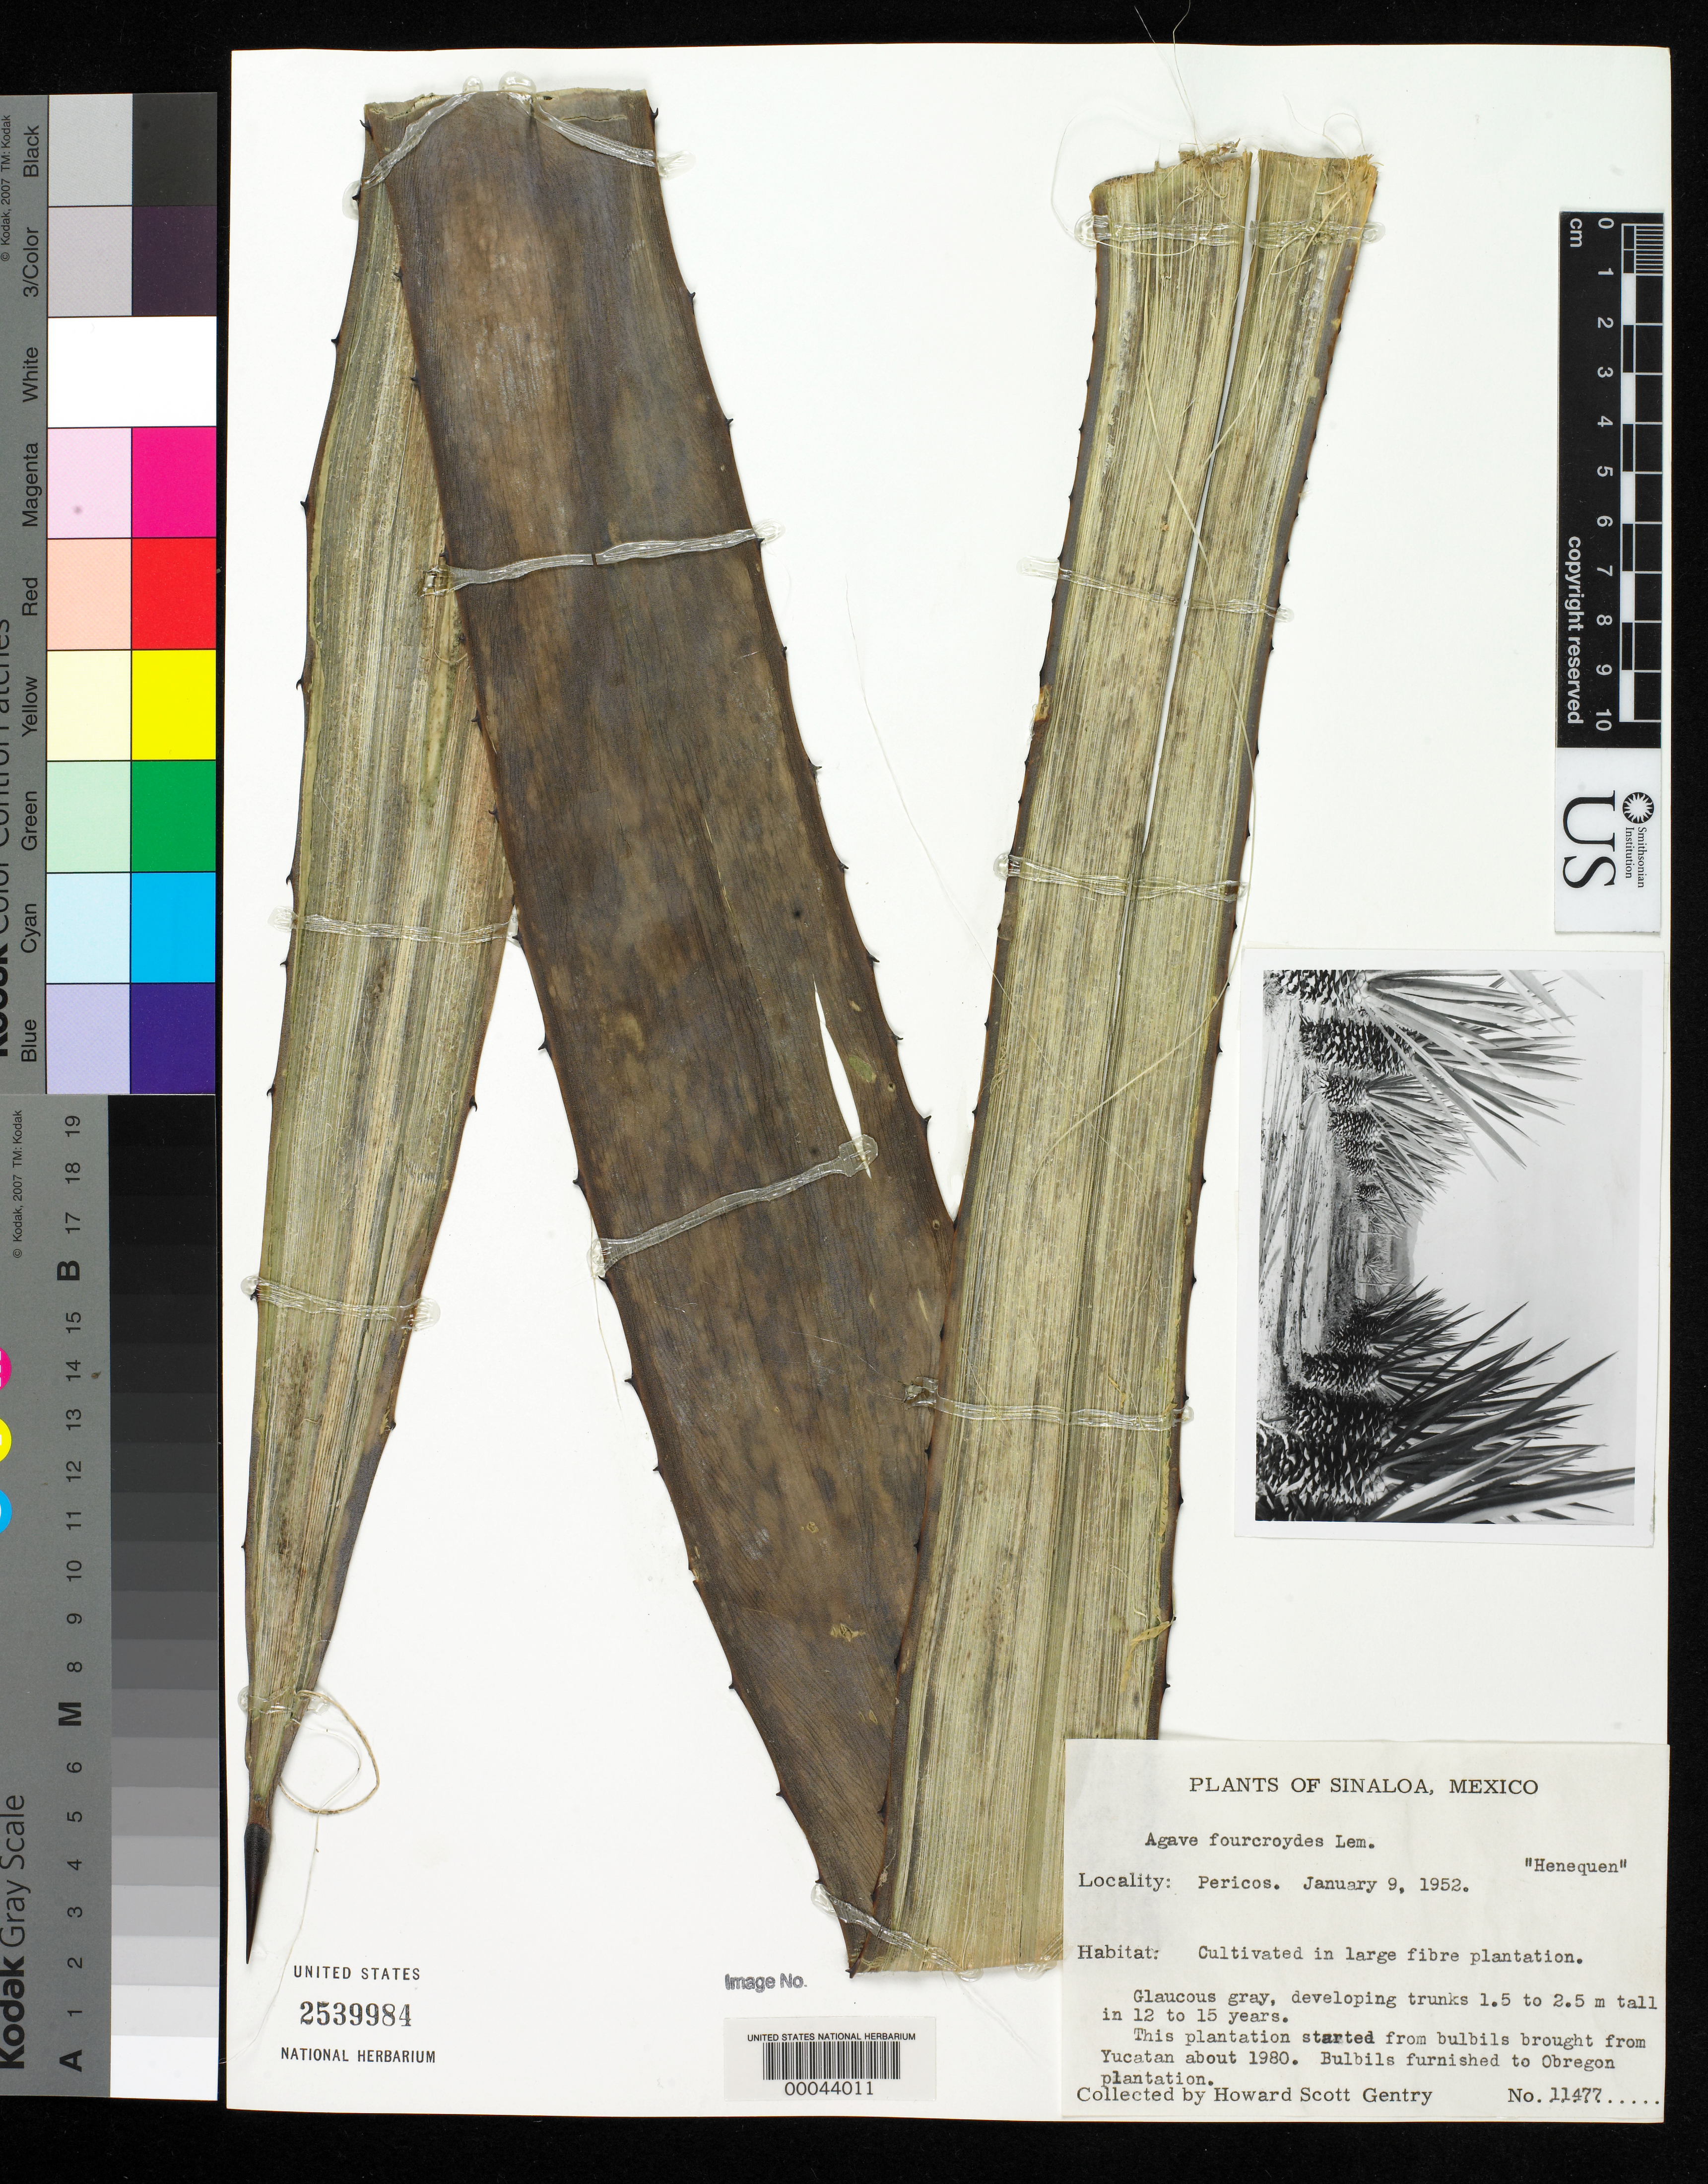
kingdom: Plantae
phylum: Tracheophyta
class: Liliopsida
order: Asparagales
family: Asparagaceae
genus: Agave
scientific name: Agave fourcroydes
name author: Lem.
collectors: H. S. Gentry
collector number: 11477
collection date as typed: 09 Jan 1952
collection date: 1952-01-09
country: Mexico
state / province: Sinaloa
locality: Pericos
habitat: Cultivated in large fiber plantation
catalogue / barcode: US 2539984